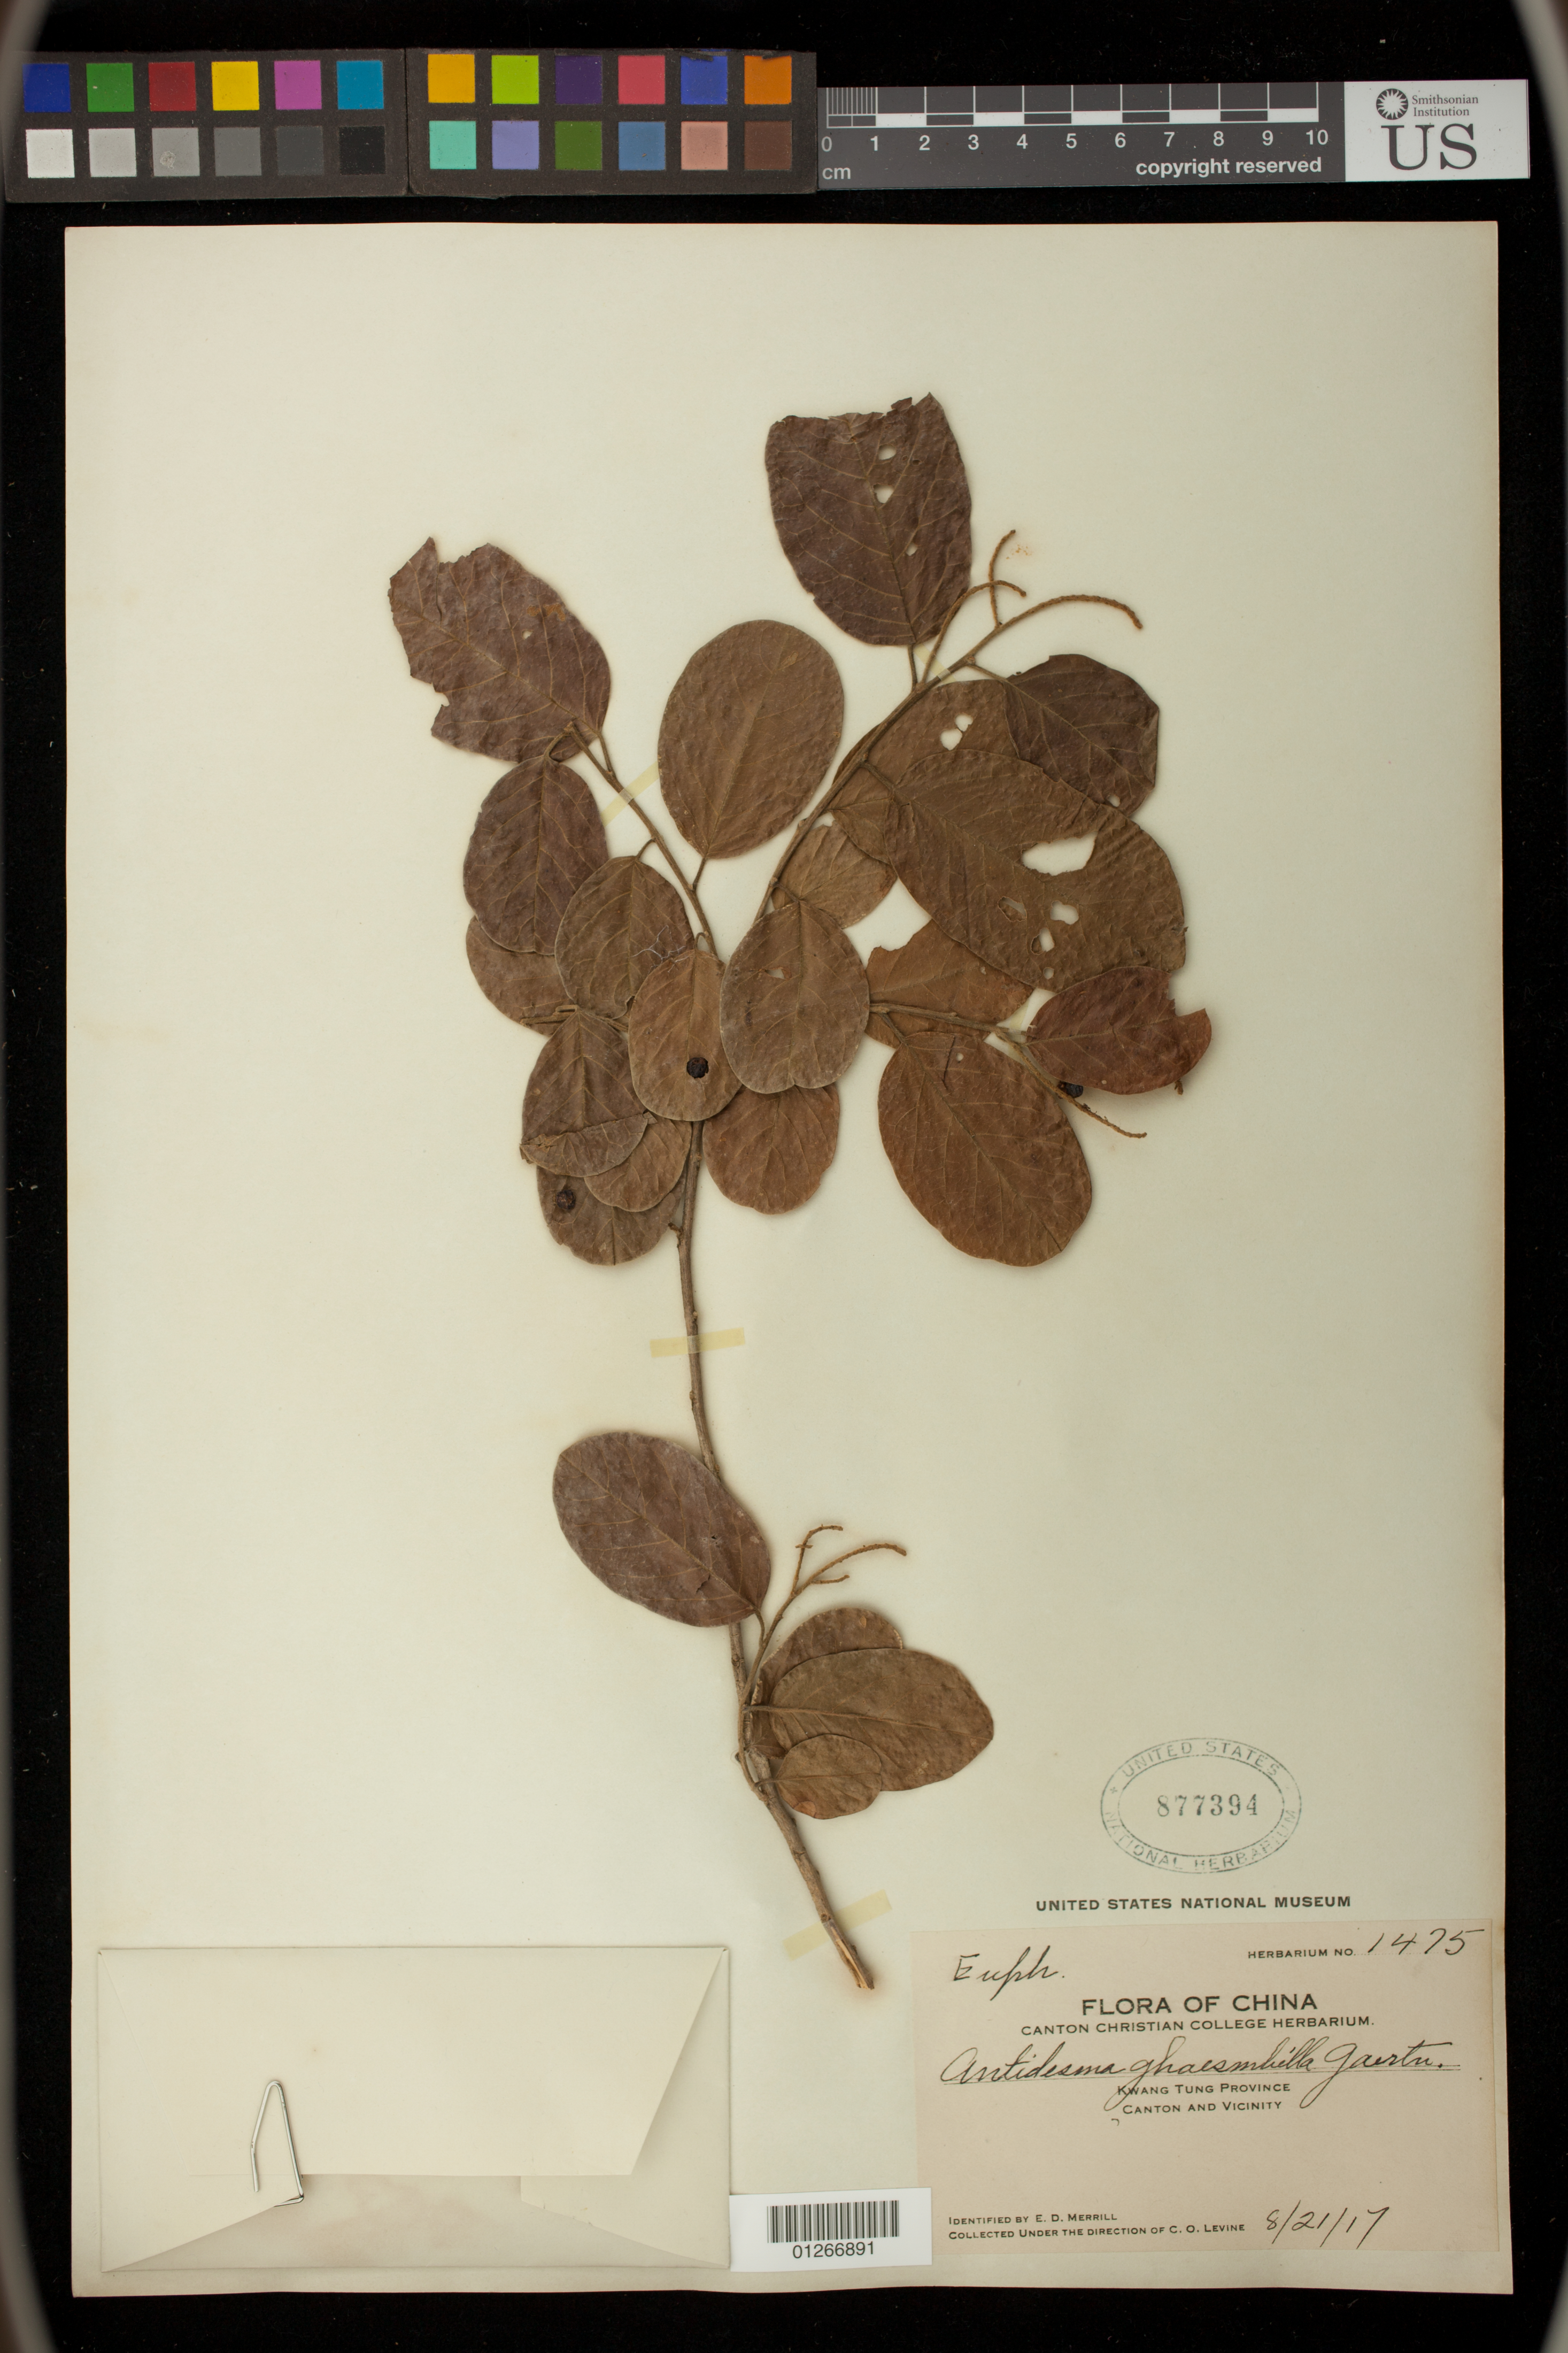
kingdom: Plantae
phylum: Tracheophyta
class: Magnoliopsida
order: Malpighiales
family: Phyllanthaceae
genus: Antidesma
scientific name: Antidesma ghaesembilla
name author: Gaertn.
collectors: C. O. Levine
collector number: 1475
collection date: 1917-08-21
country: China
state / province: Guangdong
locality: Canton and vicinity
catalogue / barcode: US 877394